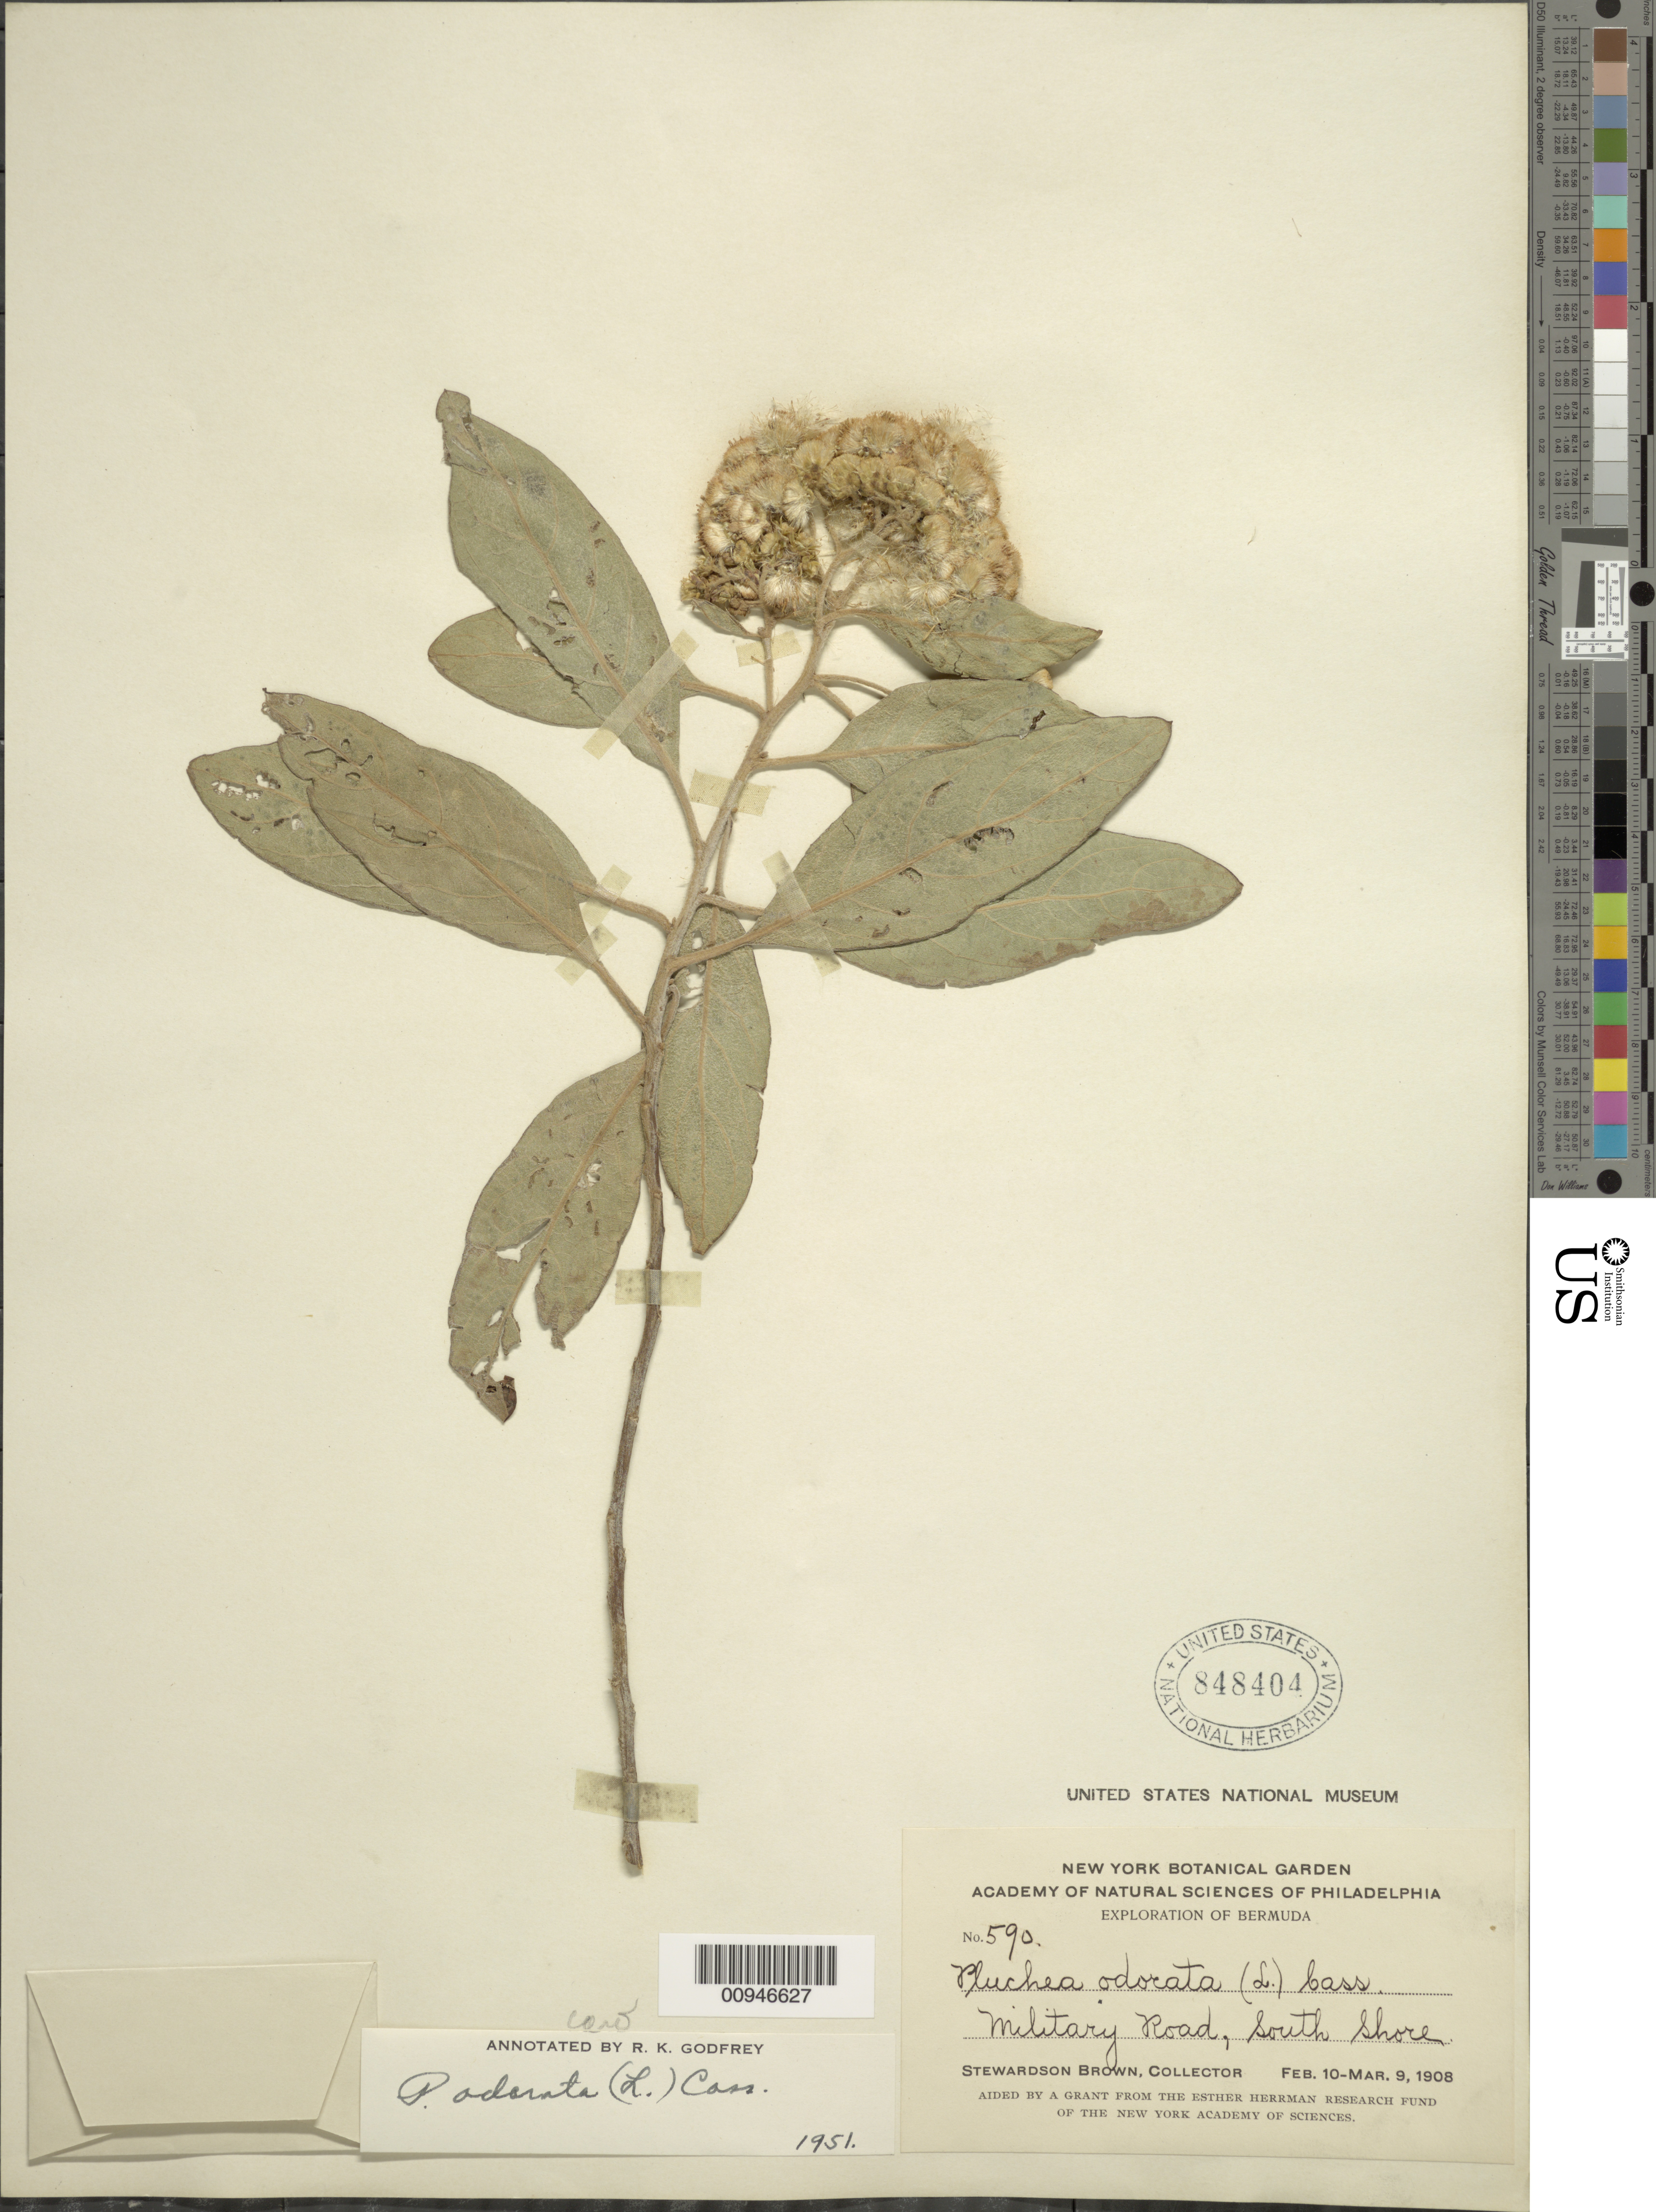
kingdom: Plantae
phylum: Tracheophyta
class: Magnoliopsida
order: Asterales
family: Asteraceae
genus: Pluchea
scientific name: Pluchea carolinensis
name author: (Jacq.) D. Don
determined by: Godfrey, R. K.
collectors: S. Brown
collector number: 590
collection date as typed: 10 Feb 1908 to 09 Mar 1908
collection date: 1908-02-10/1908-03-09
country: Bermuda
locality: Military Road, South Shore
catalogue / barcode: US 848404